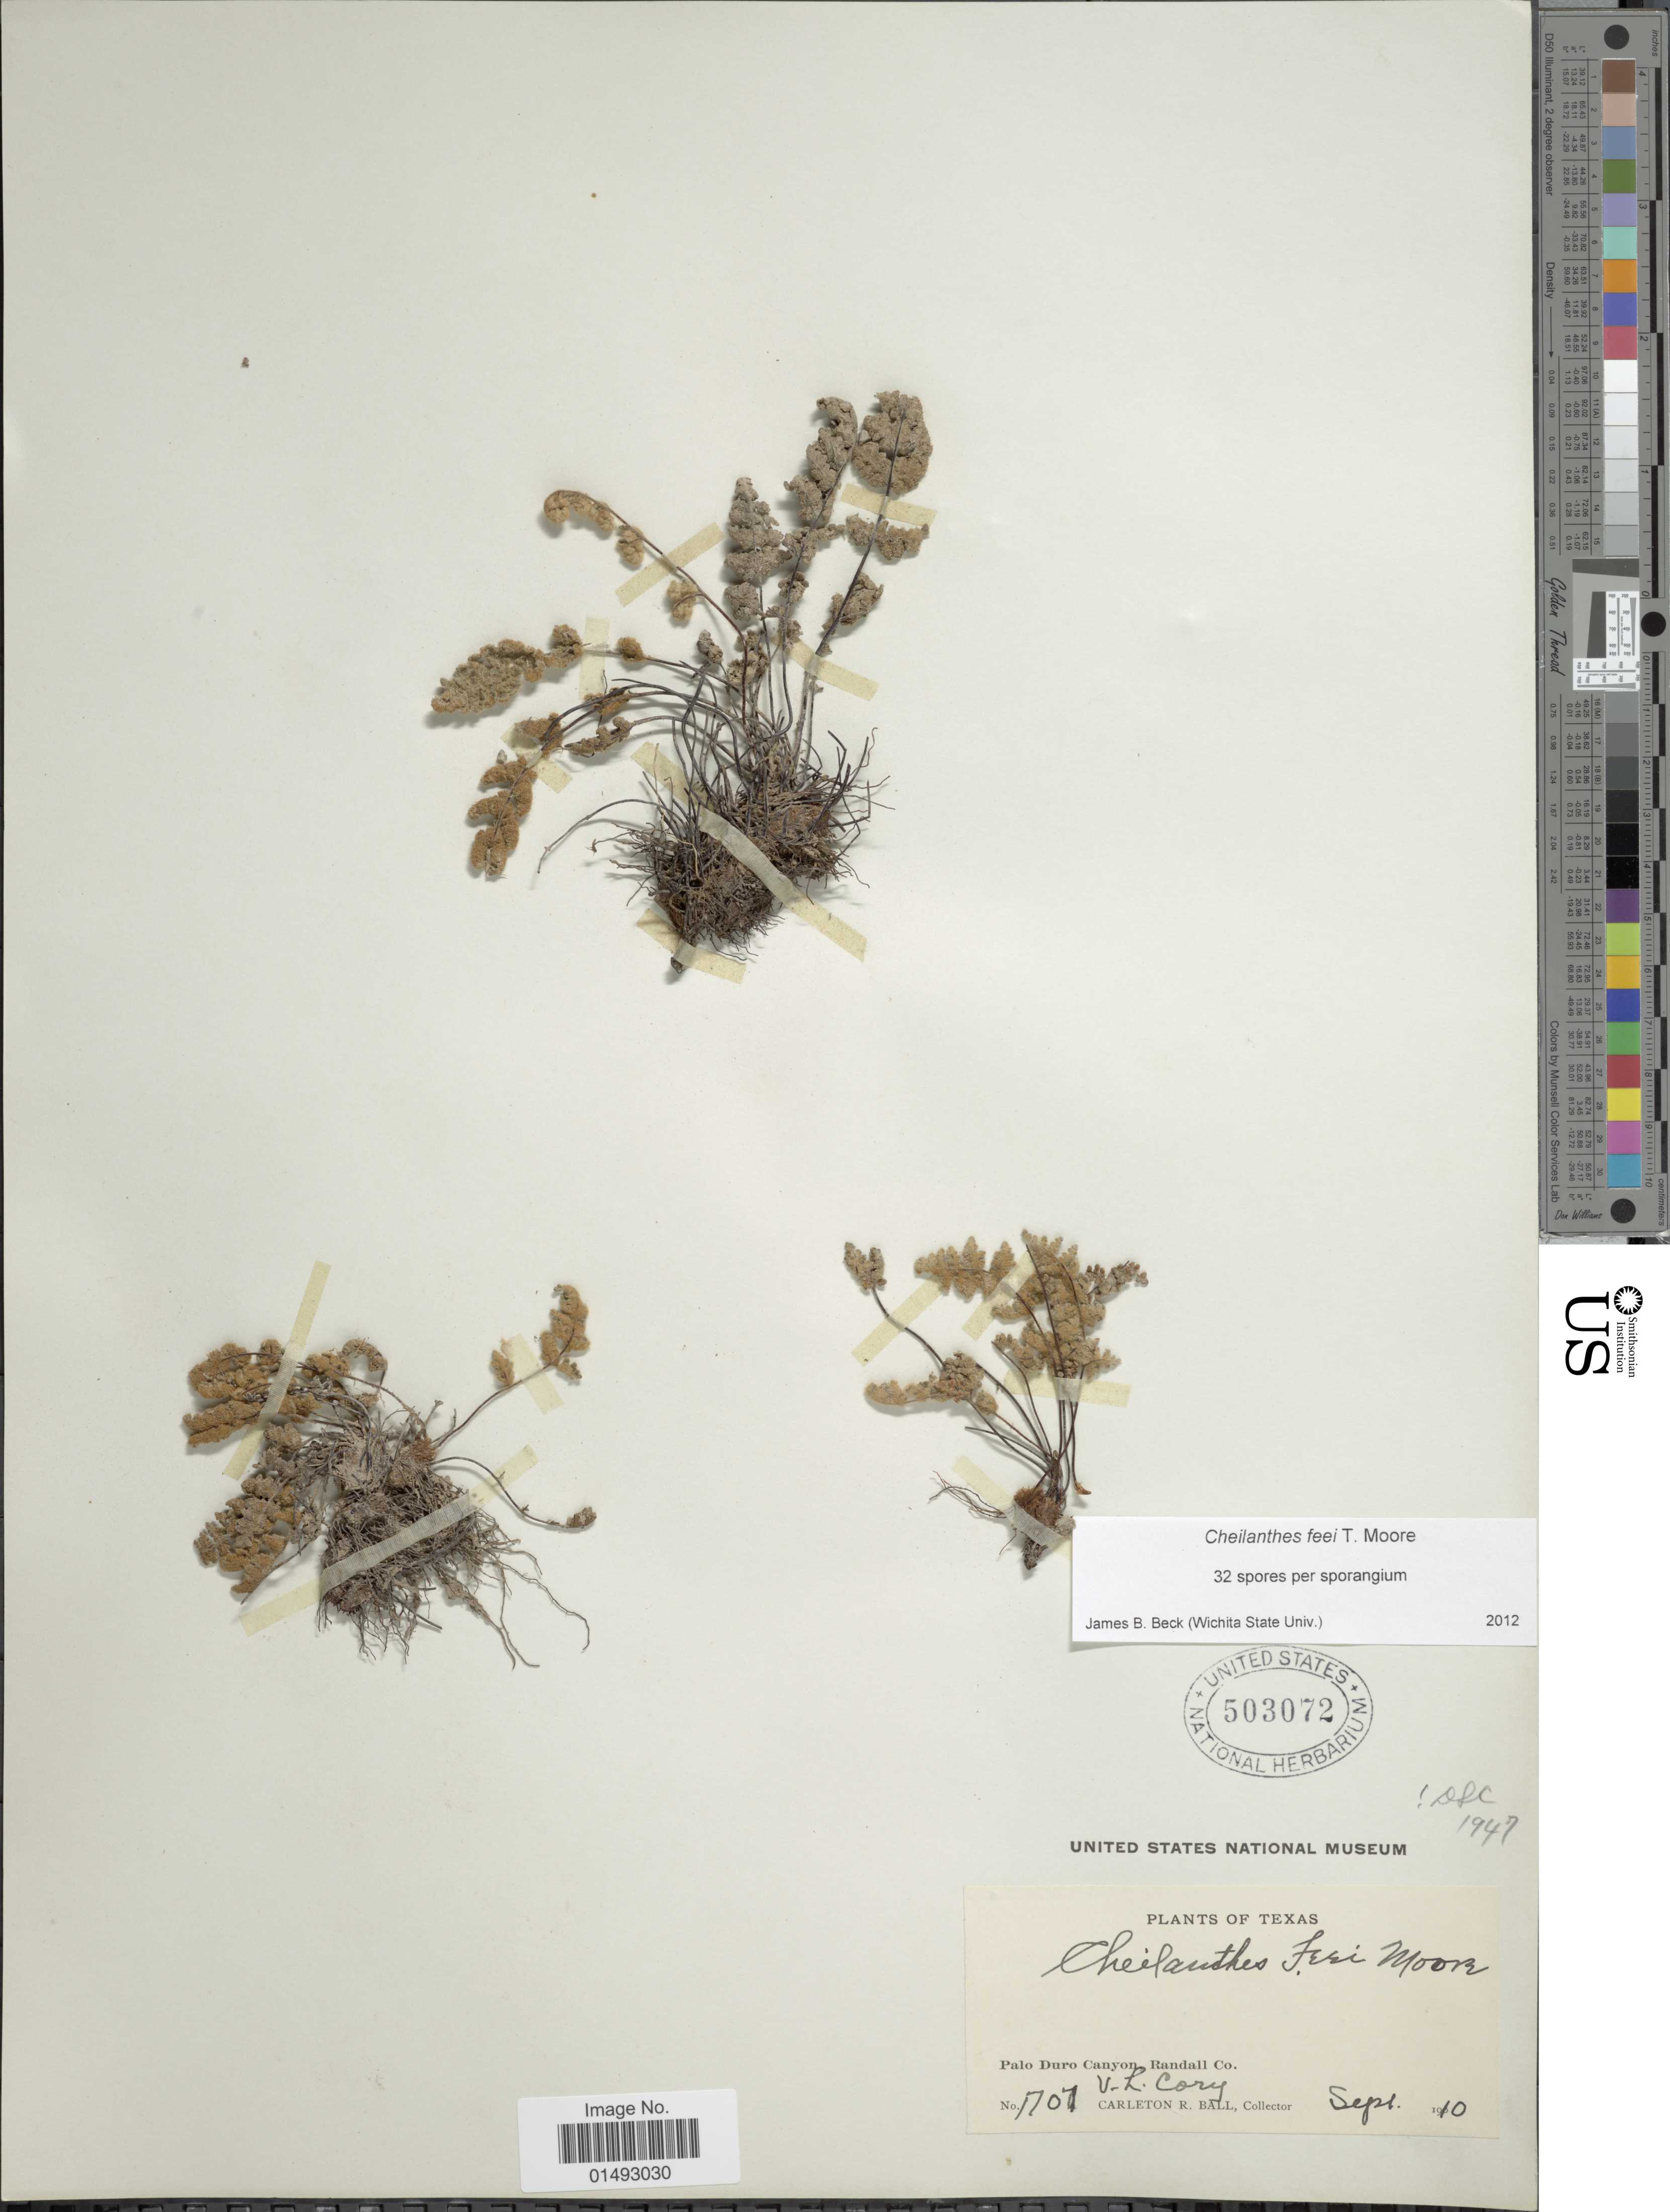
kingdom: Plantae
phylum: Tracheophyta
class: Polypodiopsida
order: Polypodiales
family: Pteridaceae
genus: Myriopteris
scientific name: Myriopteris gracilis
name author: Fée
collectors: V. Cory & C. R. Ball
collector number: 1707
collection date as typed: Transcribed d/m/y: /9/10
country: United States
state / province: Texas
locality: Palo Duro Canyon, Randall Co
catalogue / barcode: US 503072